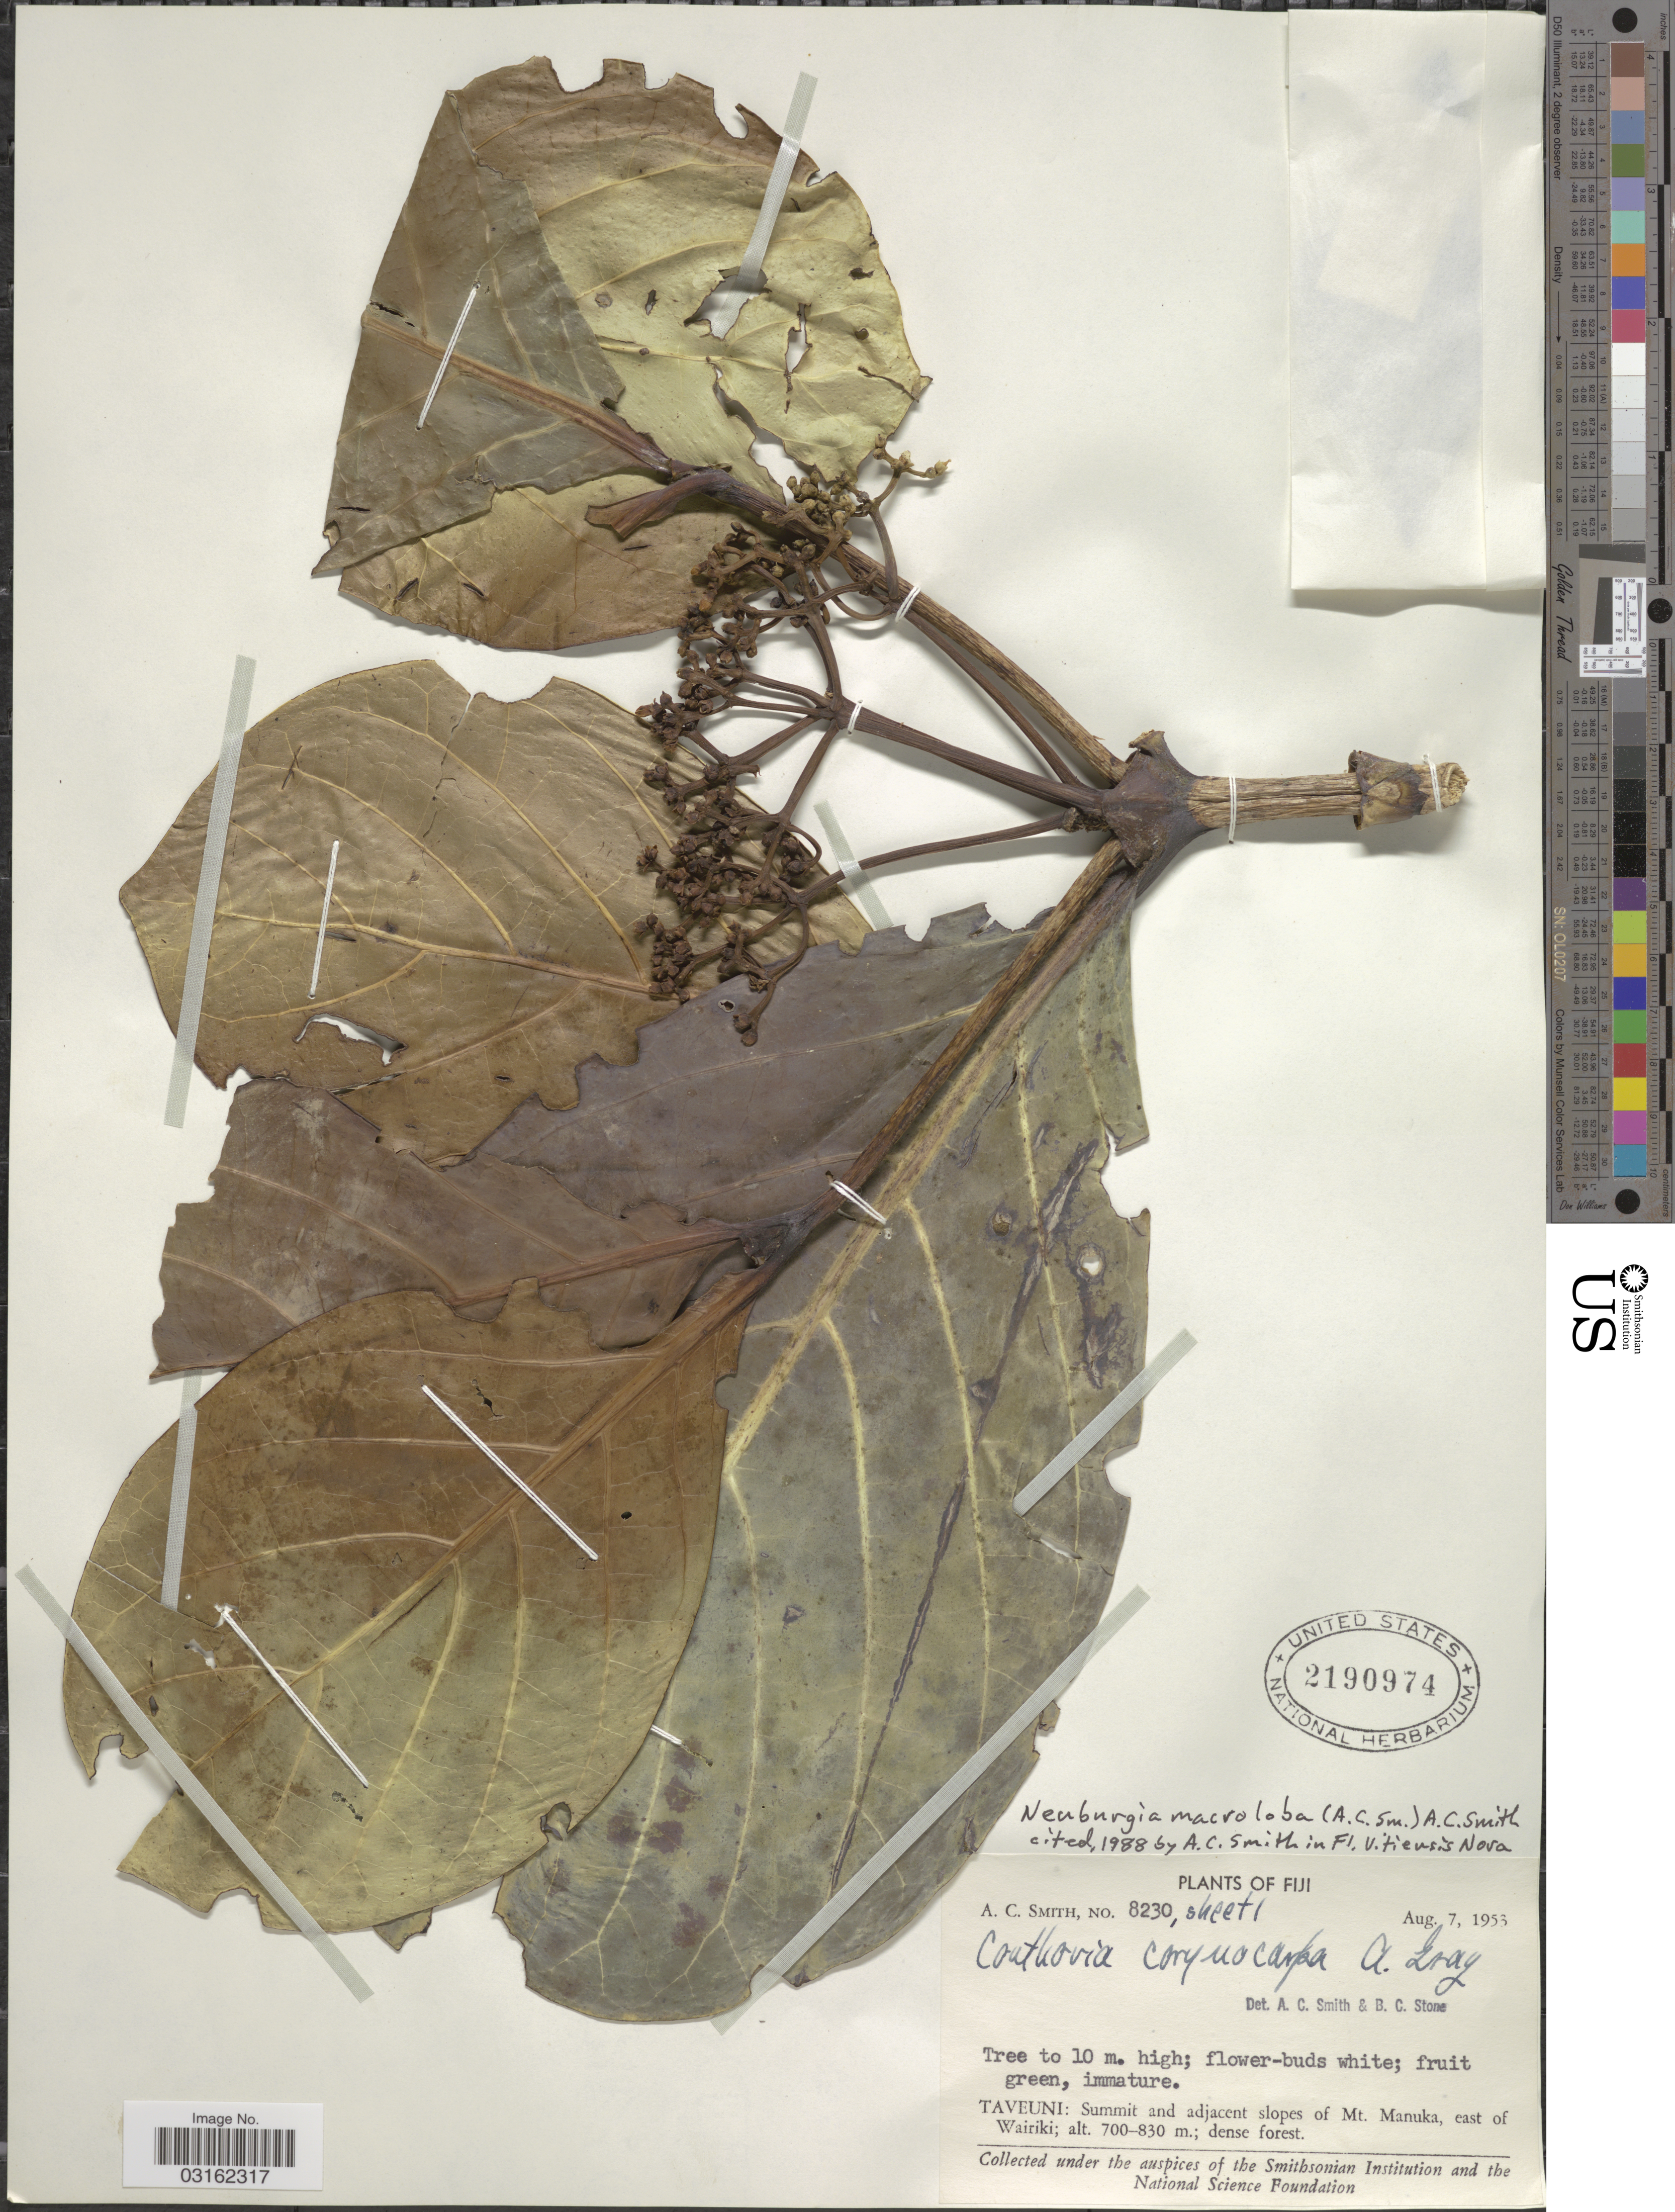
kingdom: Plantae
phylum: Tracheophyta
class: Magnoliopsida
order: Gentianales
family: Loganiaceae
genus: Neuburgia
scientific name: Neuburgia macroloba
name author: (A.C. Sm.) A.C. Sm.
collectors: A. C. Smith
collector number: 8230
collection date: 1953-08-07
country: Fiji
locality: Taveuni: Summit and adjacent slopes of Mt. Manuka, east of Wairiki.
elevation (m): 700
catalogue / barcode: US 2190974